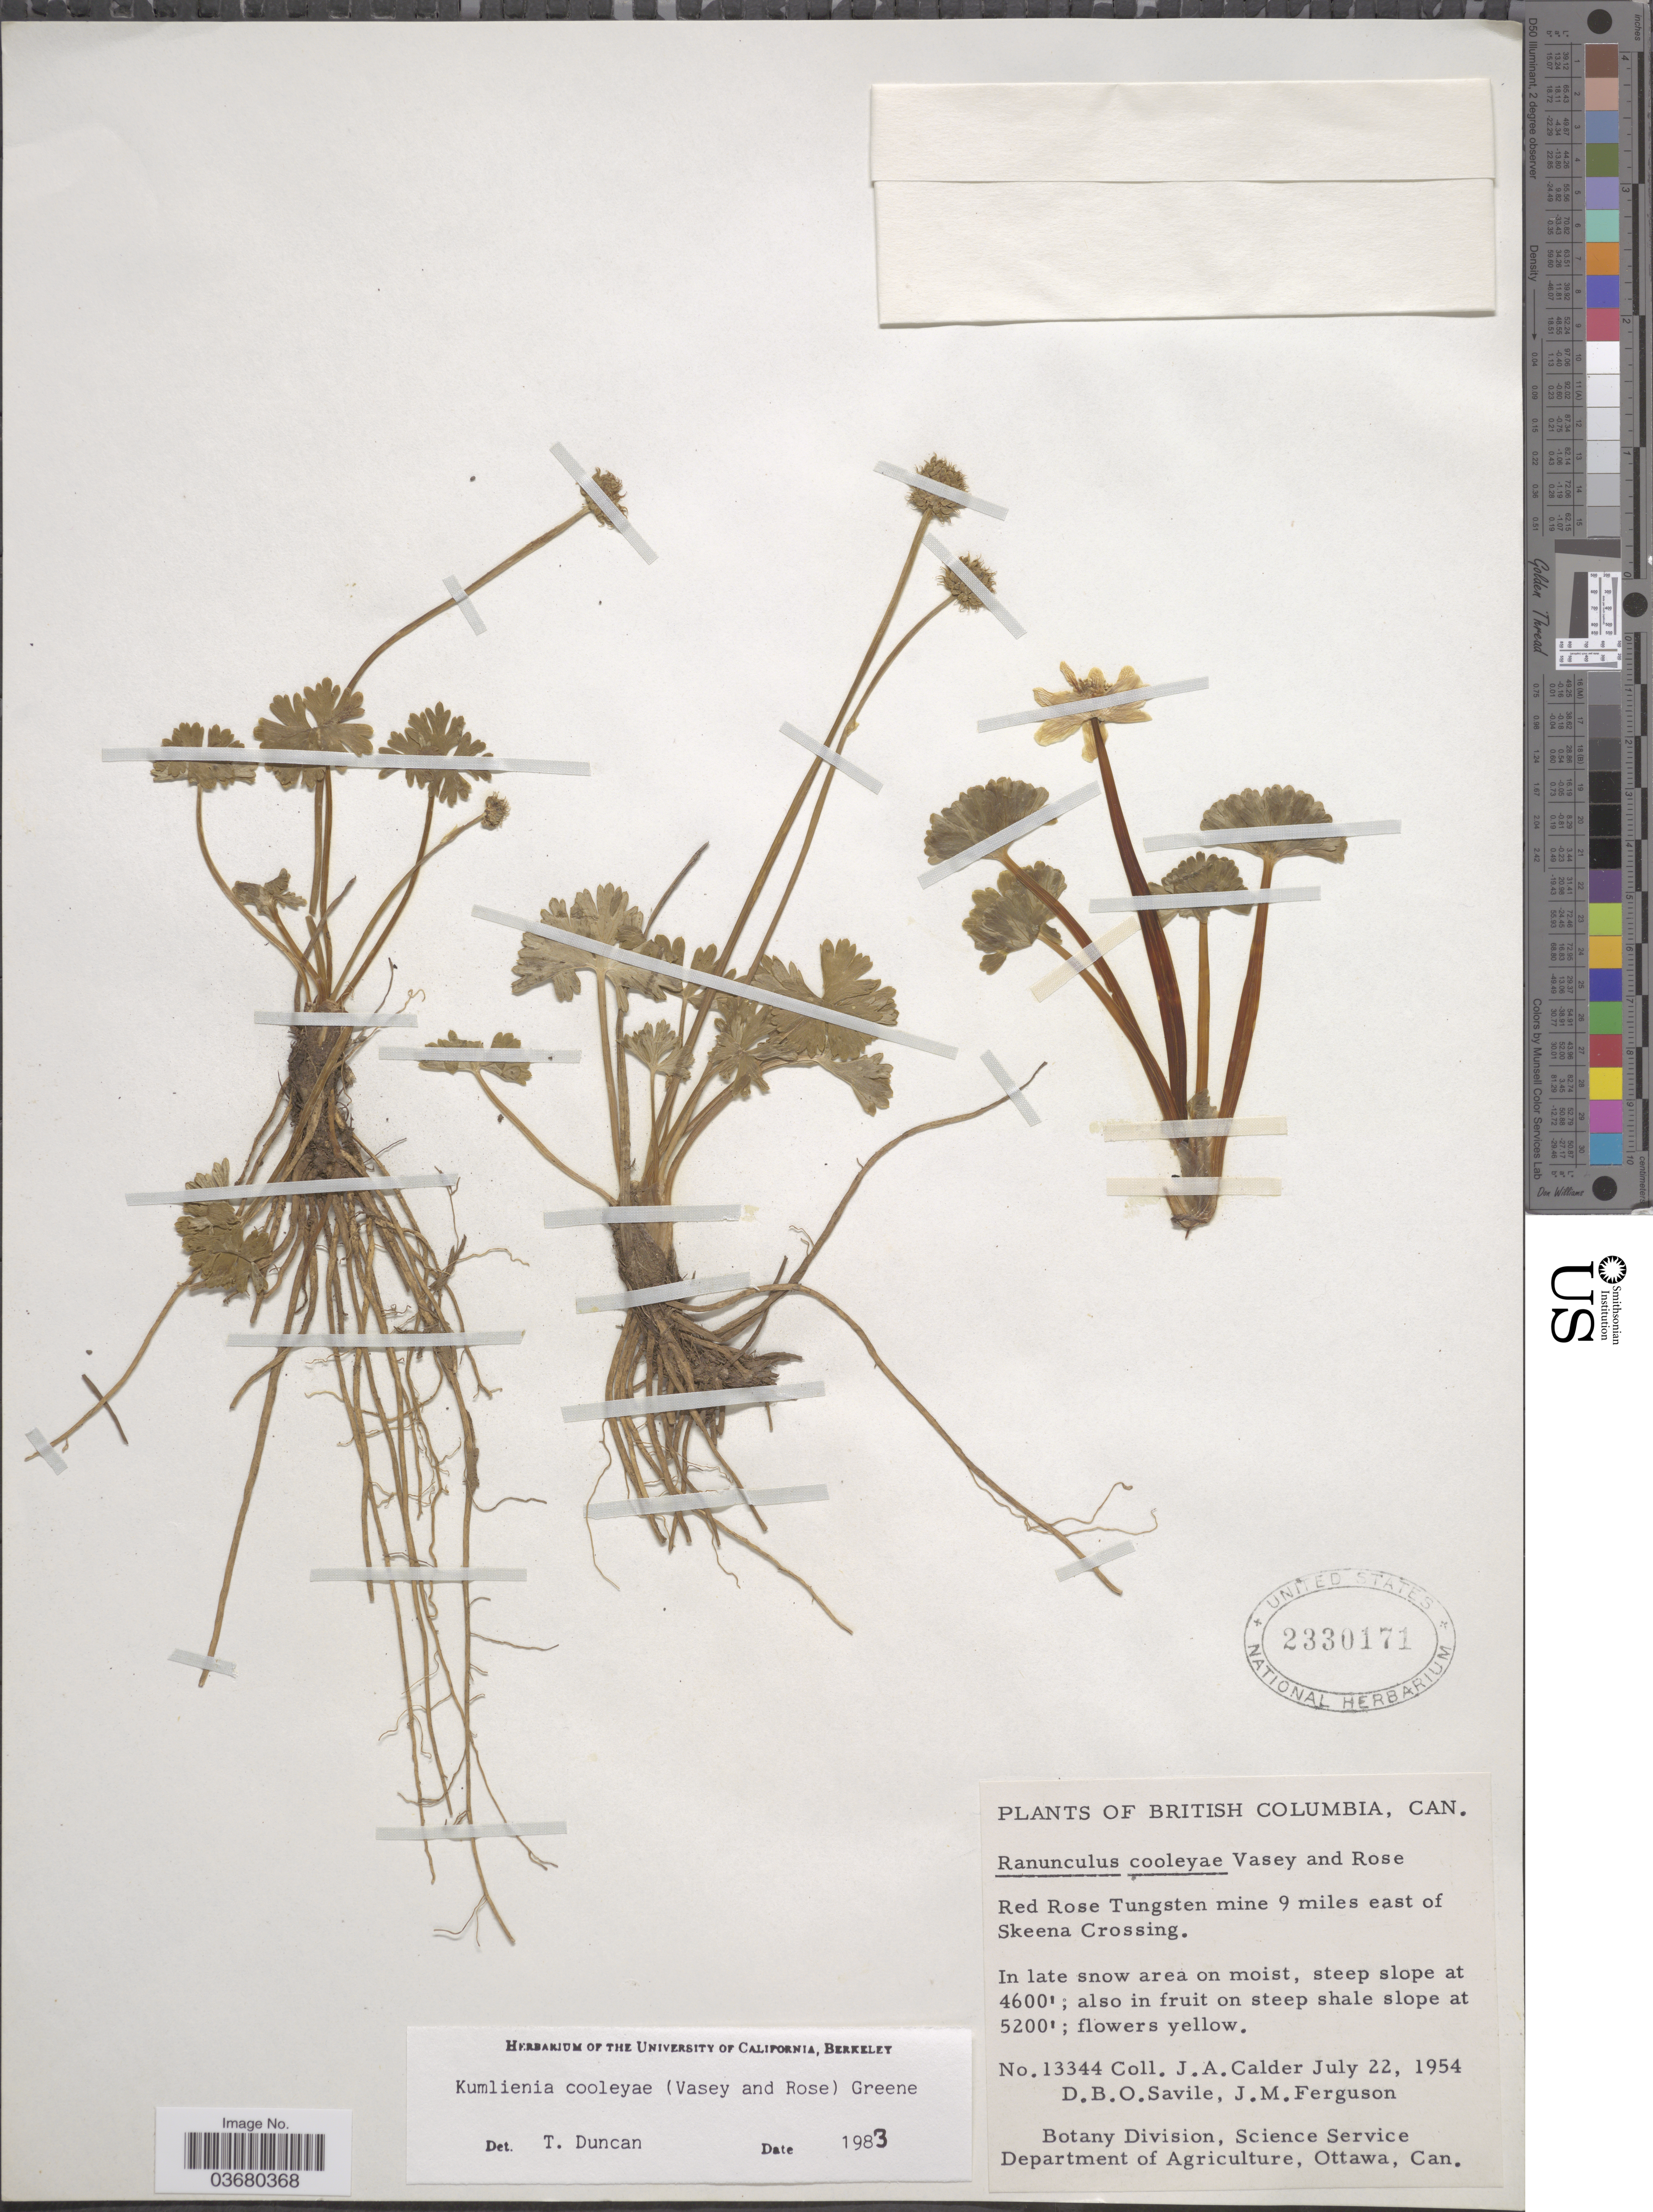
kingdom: Plantae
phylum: Tracheophyta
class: Magnoliopsida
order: Ranunculales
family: Ranunculaceae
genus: Arcteranthis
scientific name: Arcteranthis cooleyae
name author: (Vasey & Rose) Greene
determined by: Strong, M. T., (US), Smithsonian Institution - National Museum of Natural History (UNITED STATES)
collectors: J. A. Calder, D. Savile & J. M. Ferguson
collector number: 13344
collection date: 1954-07-22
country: Canada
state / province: British Columbia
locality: Red Rose Tungsten mine 9 miles east of Skeena Crossing.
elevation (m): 1402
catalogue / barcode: US 2330171